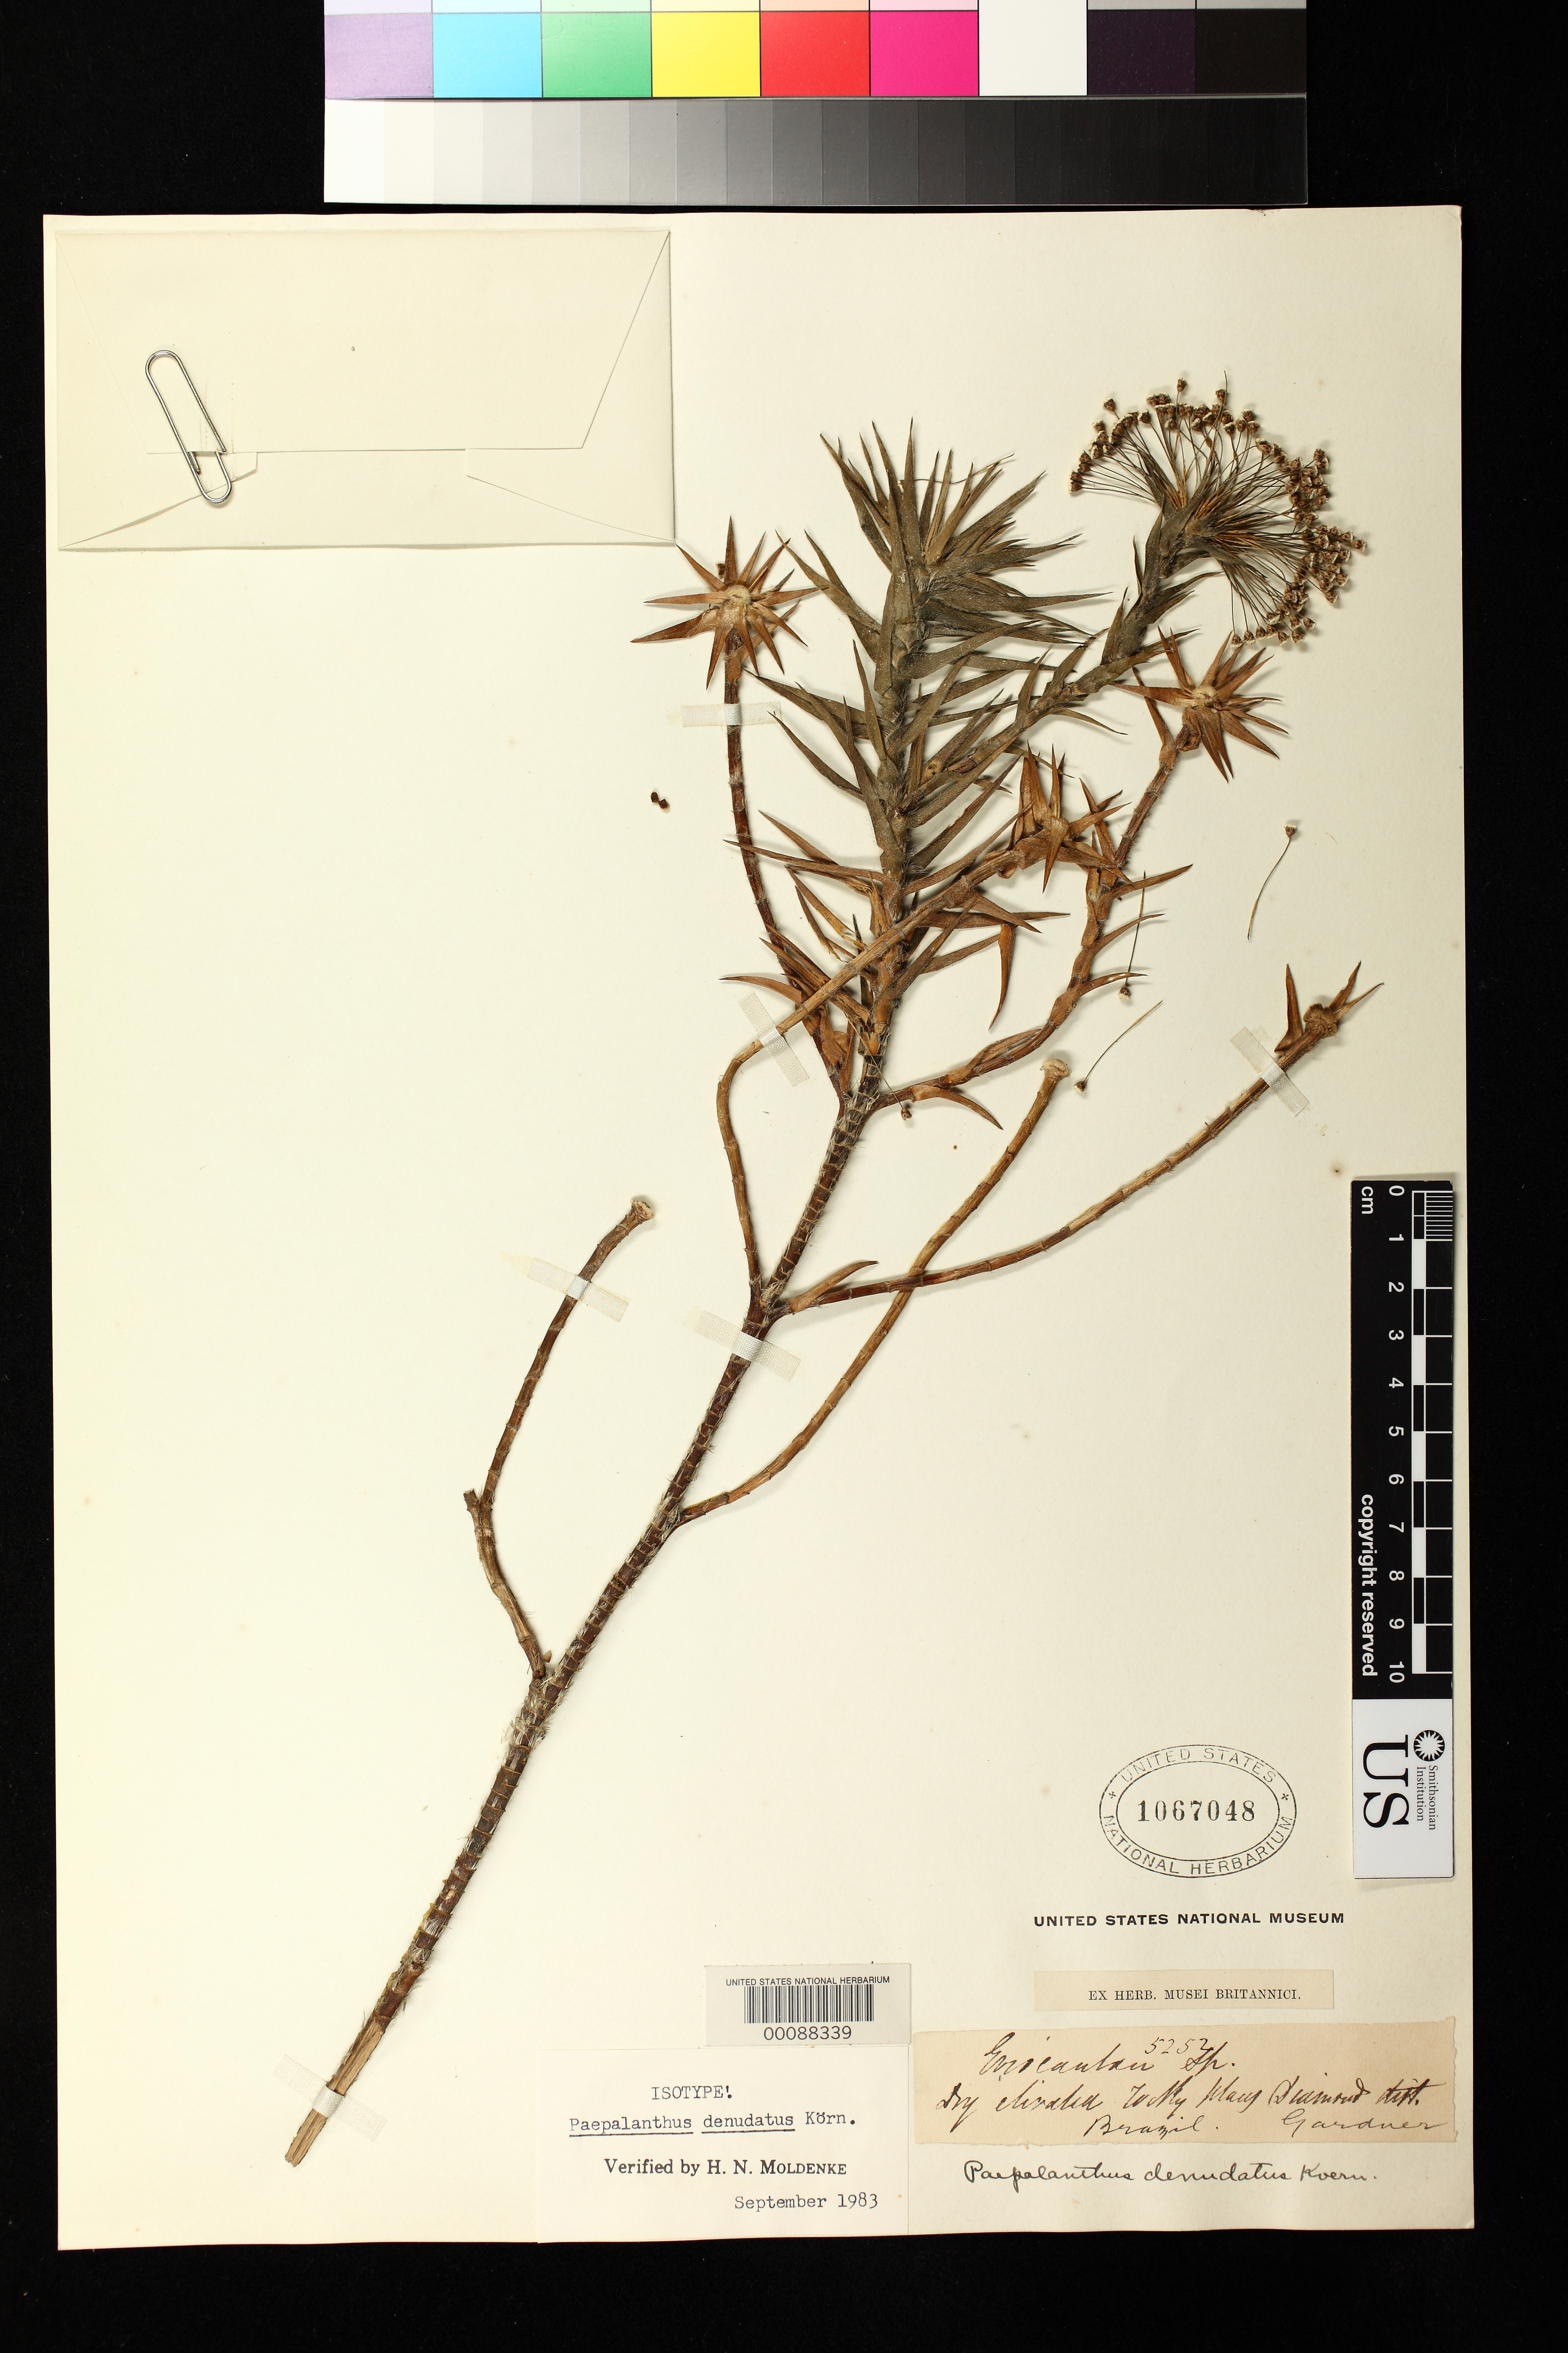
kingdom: Plantae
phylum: Tracheophyta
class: Liliopsida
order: Poales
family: Eriocaulaceae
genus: Paepalanthus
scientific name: Paepalanthus denudatus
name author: Körn. in Mart.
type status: Isotype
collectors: G. Gardner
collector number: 5252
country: Brazil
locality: Minarum.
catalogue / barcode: US 1067048